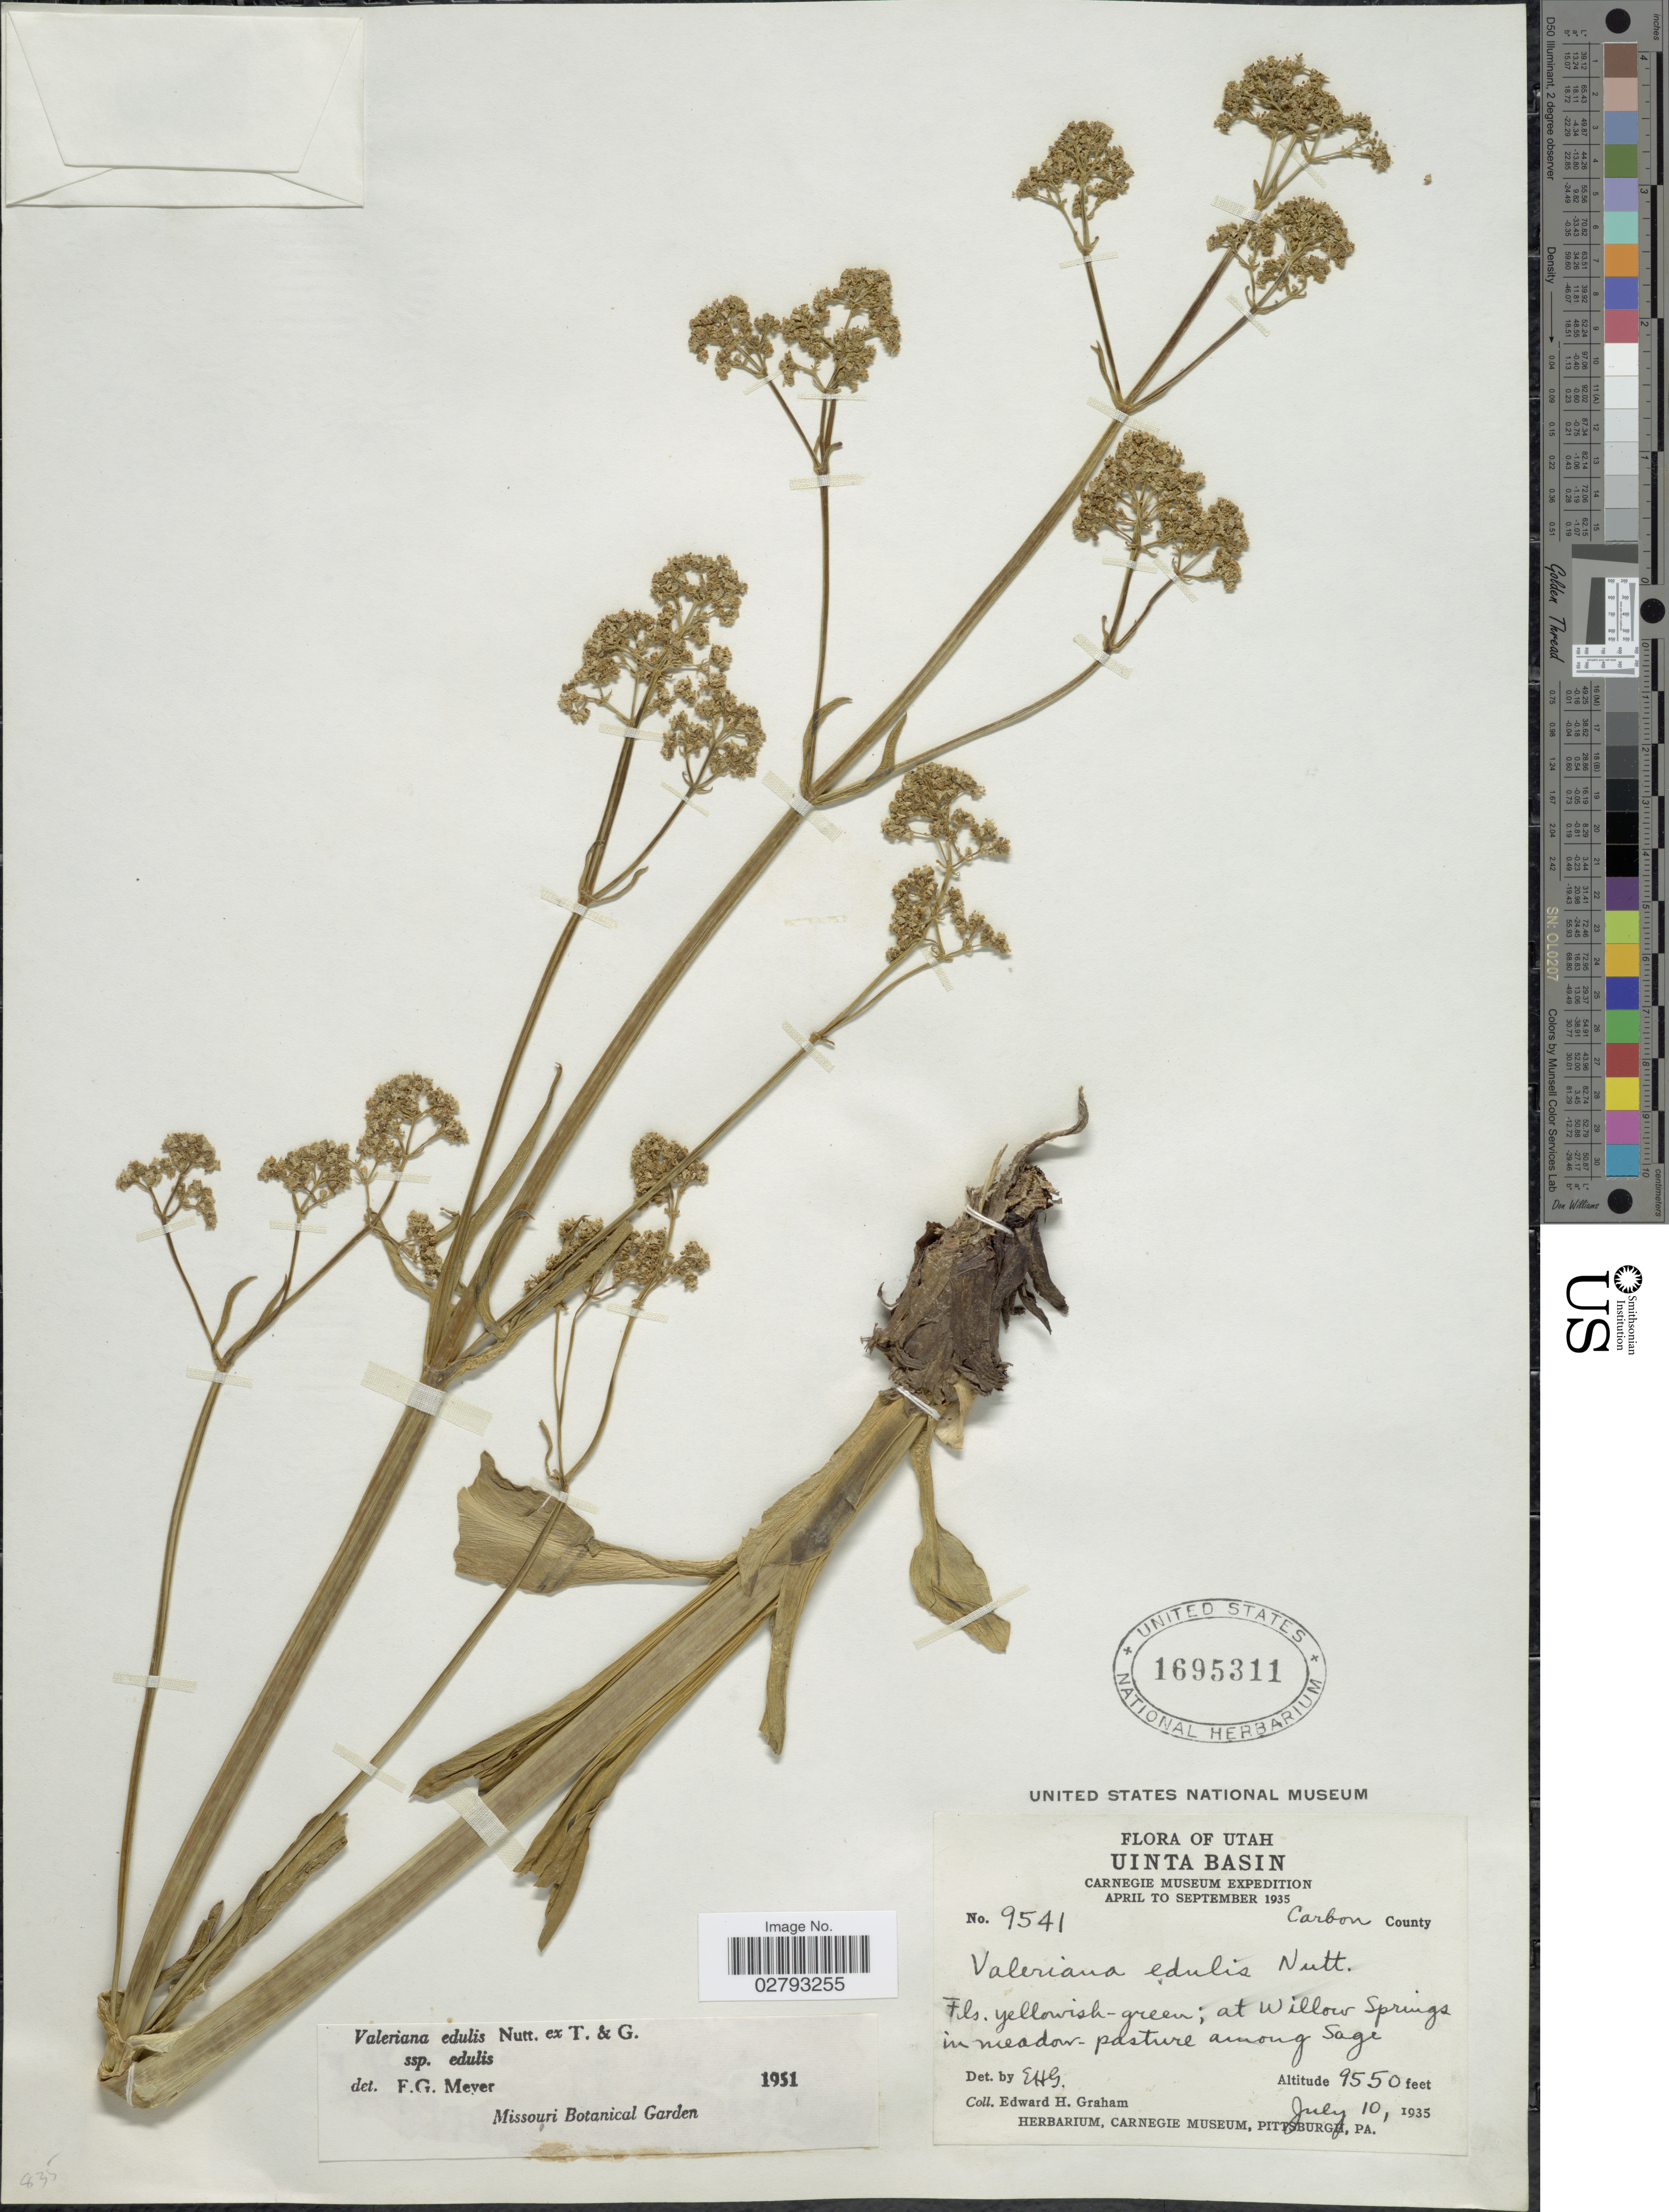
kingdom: Plantae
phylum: Tracheophyta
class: Magnoliopsida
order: Dipsacales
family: Caprifoliaceae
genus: Valeriana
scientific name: Valeriana edulis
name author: Nutt.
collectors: E. H. Graham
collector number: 9541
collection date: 1935-07-10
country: United States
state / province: Utah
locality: Uinta Basin, Carbon County, at Willow Springs in meadow-pasture among Sage.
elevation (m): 2911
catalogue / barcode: US 1695311